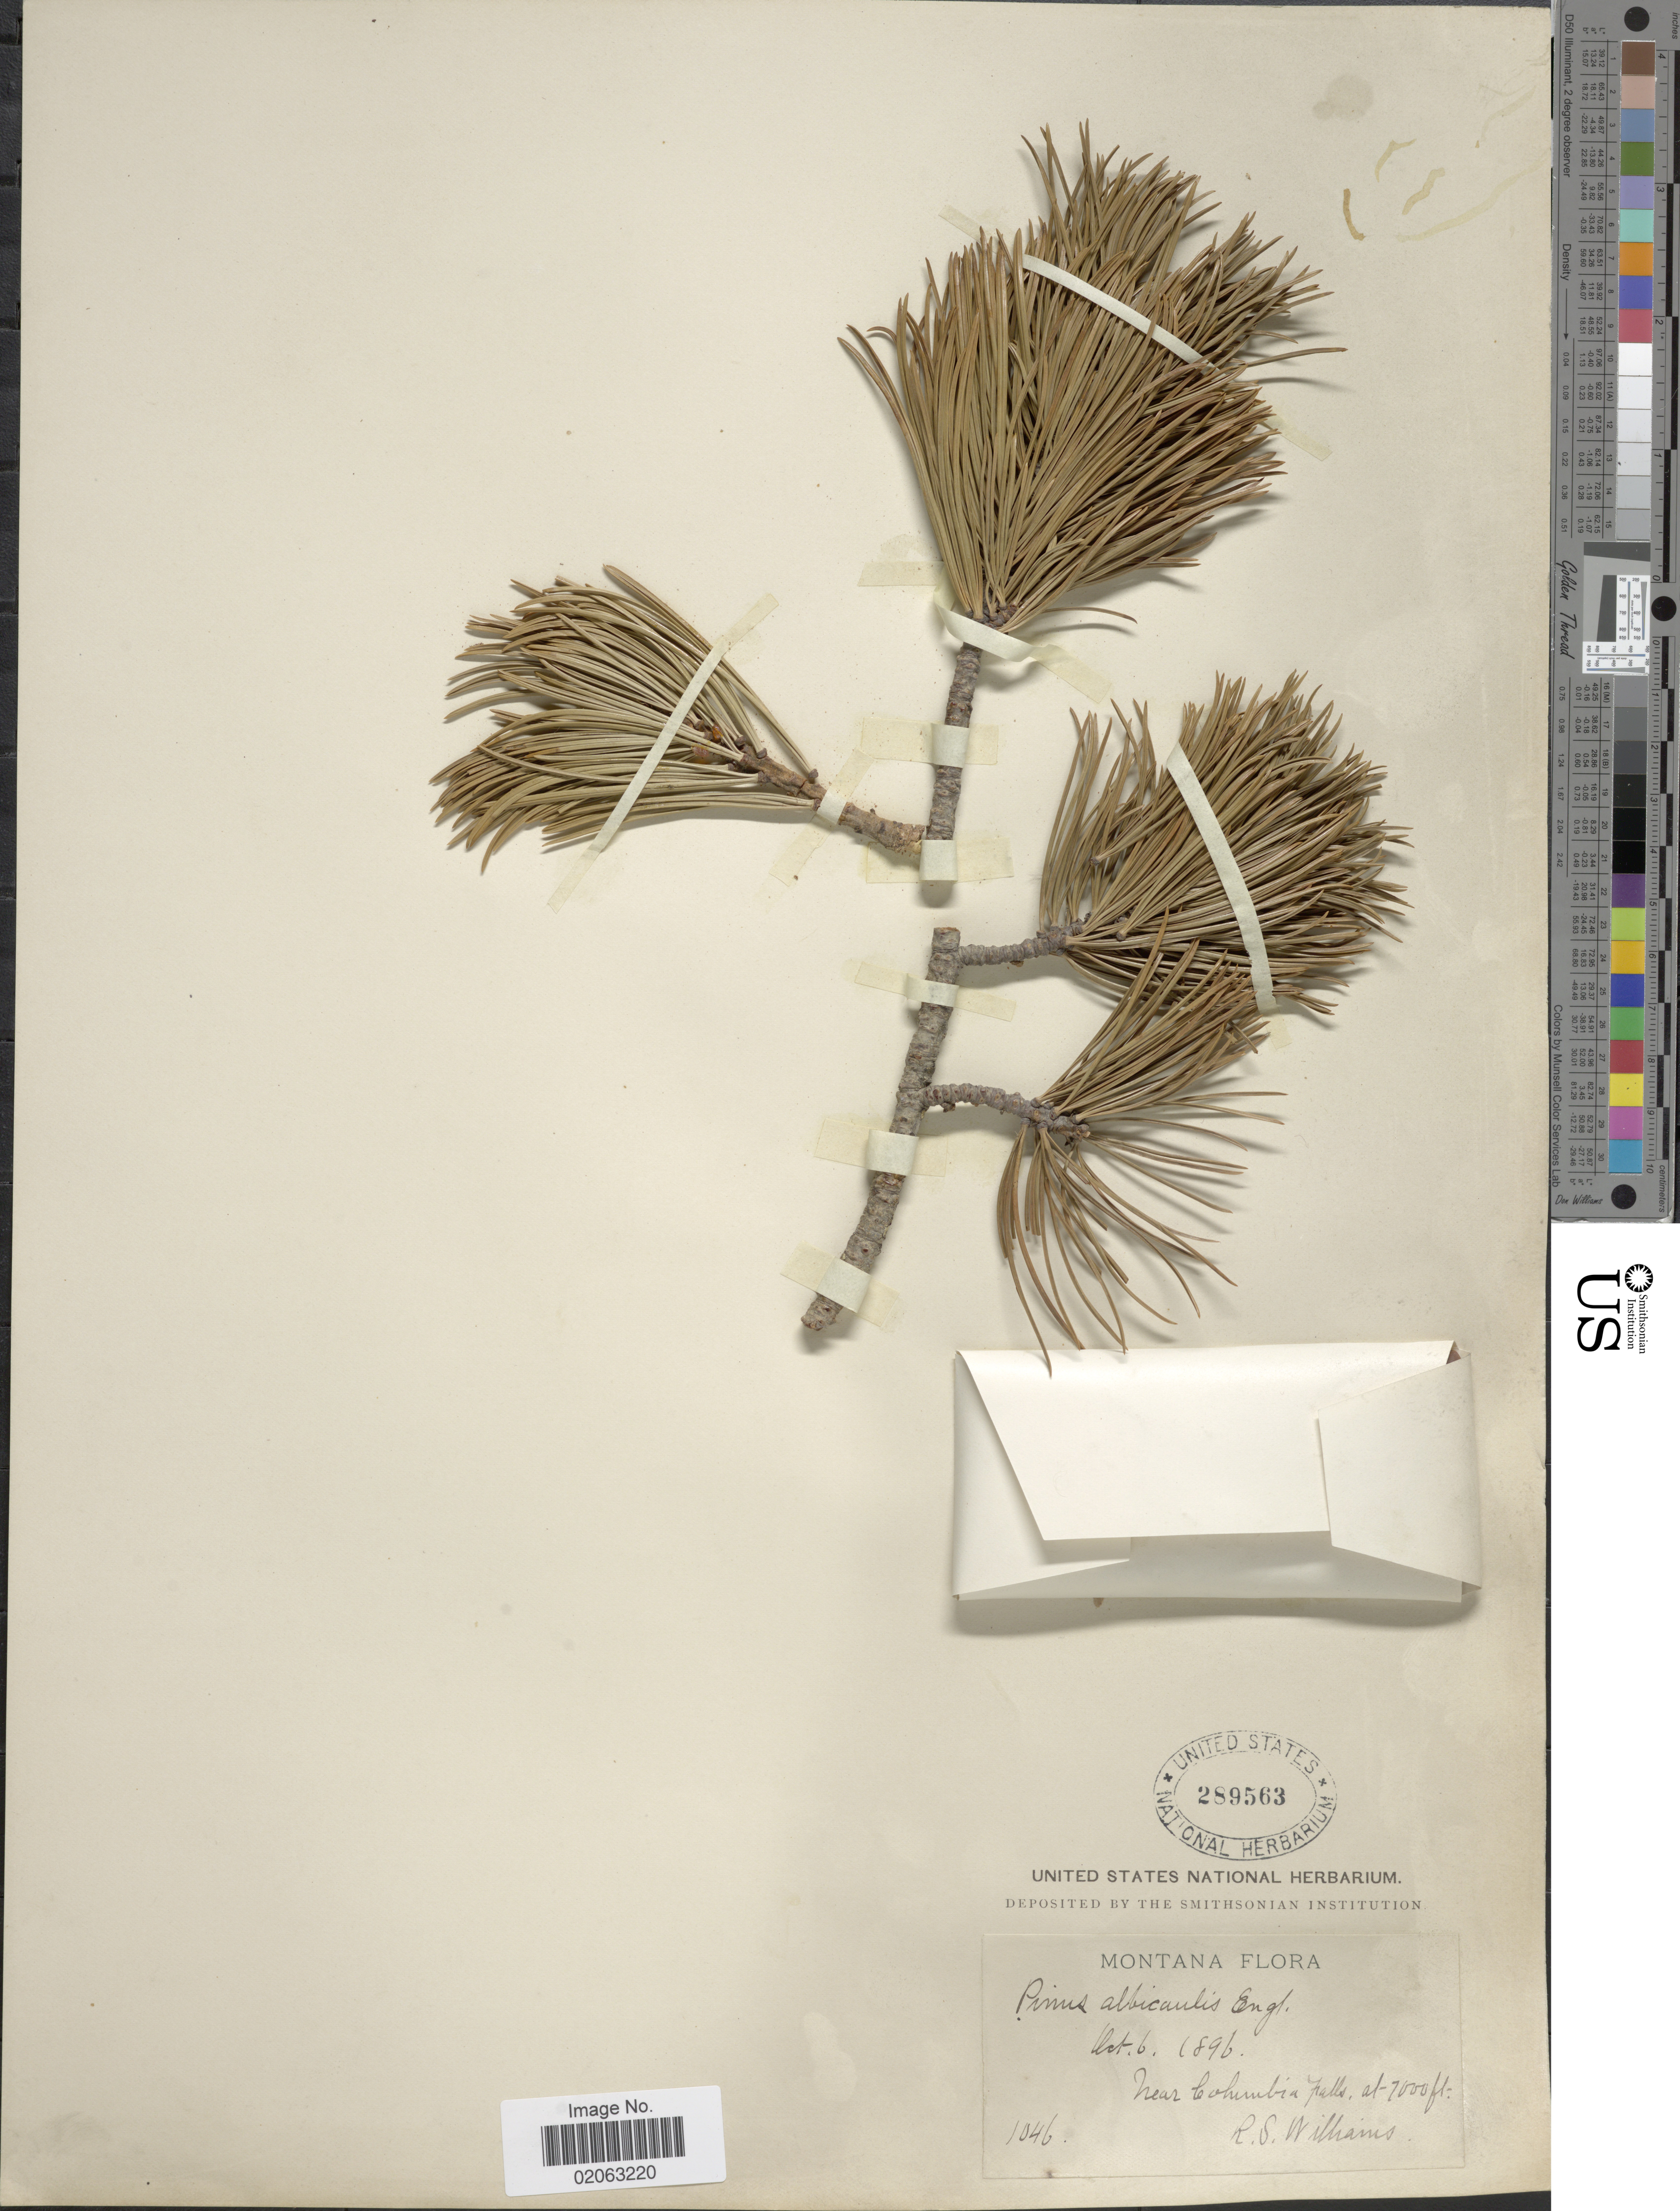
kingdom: Plantae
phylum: Tracheophyta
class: Pinopsida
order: Pinales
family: Pinaceae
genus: Pinus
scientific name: Pinus albicaulis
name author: Engelm.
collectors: R. S. Williams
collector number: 1046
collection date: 1896-10-06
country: United States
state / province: Montana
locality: Near Columbia Falls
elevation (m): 2134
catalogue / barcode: US 289563